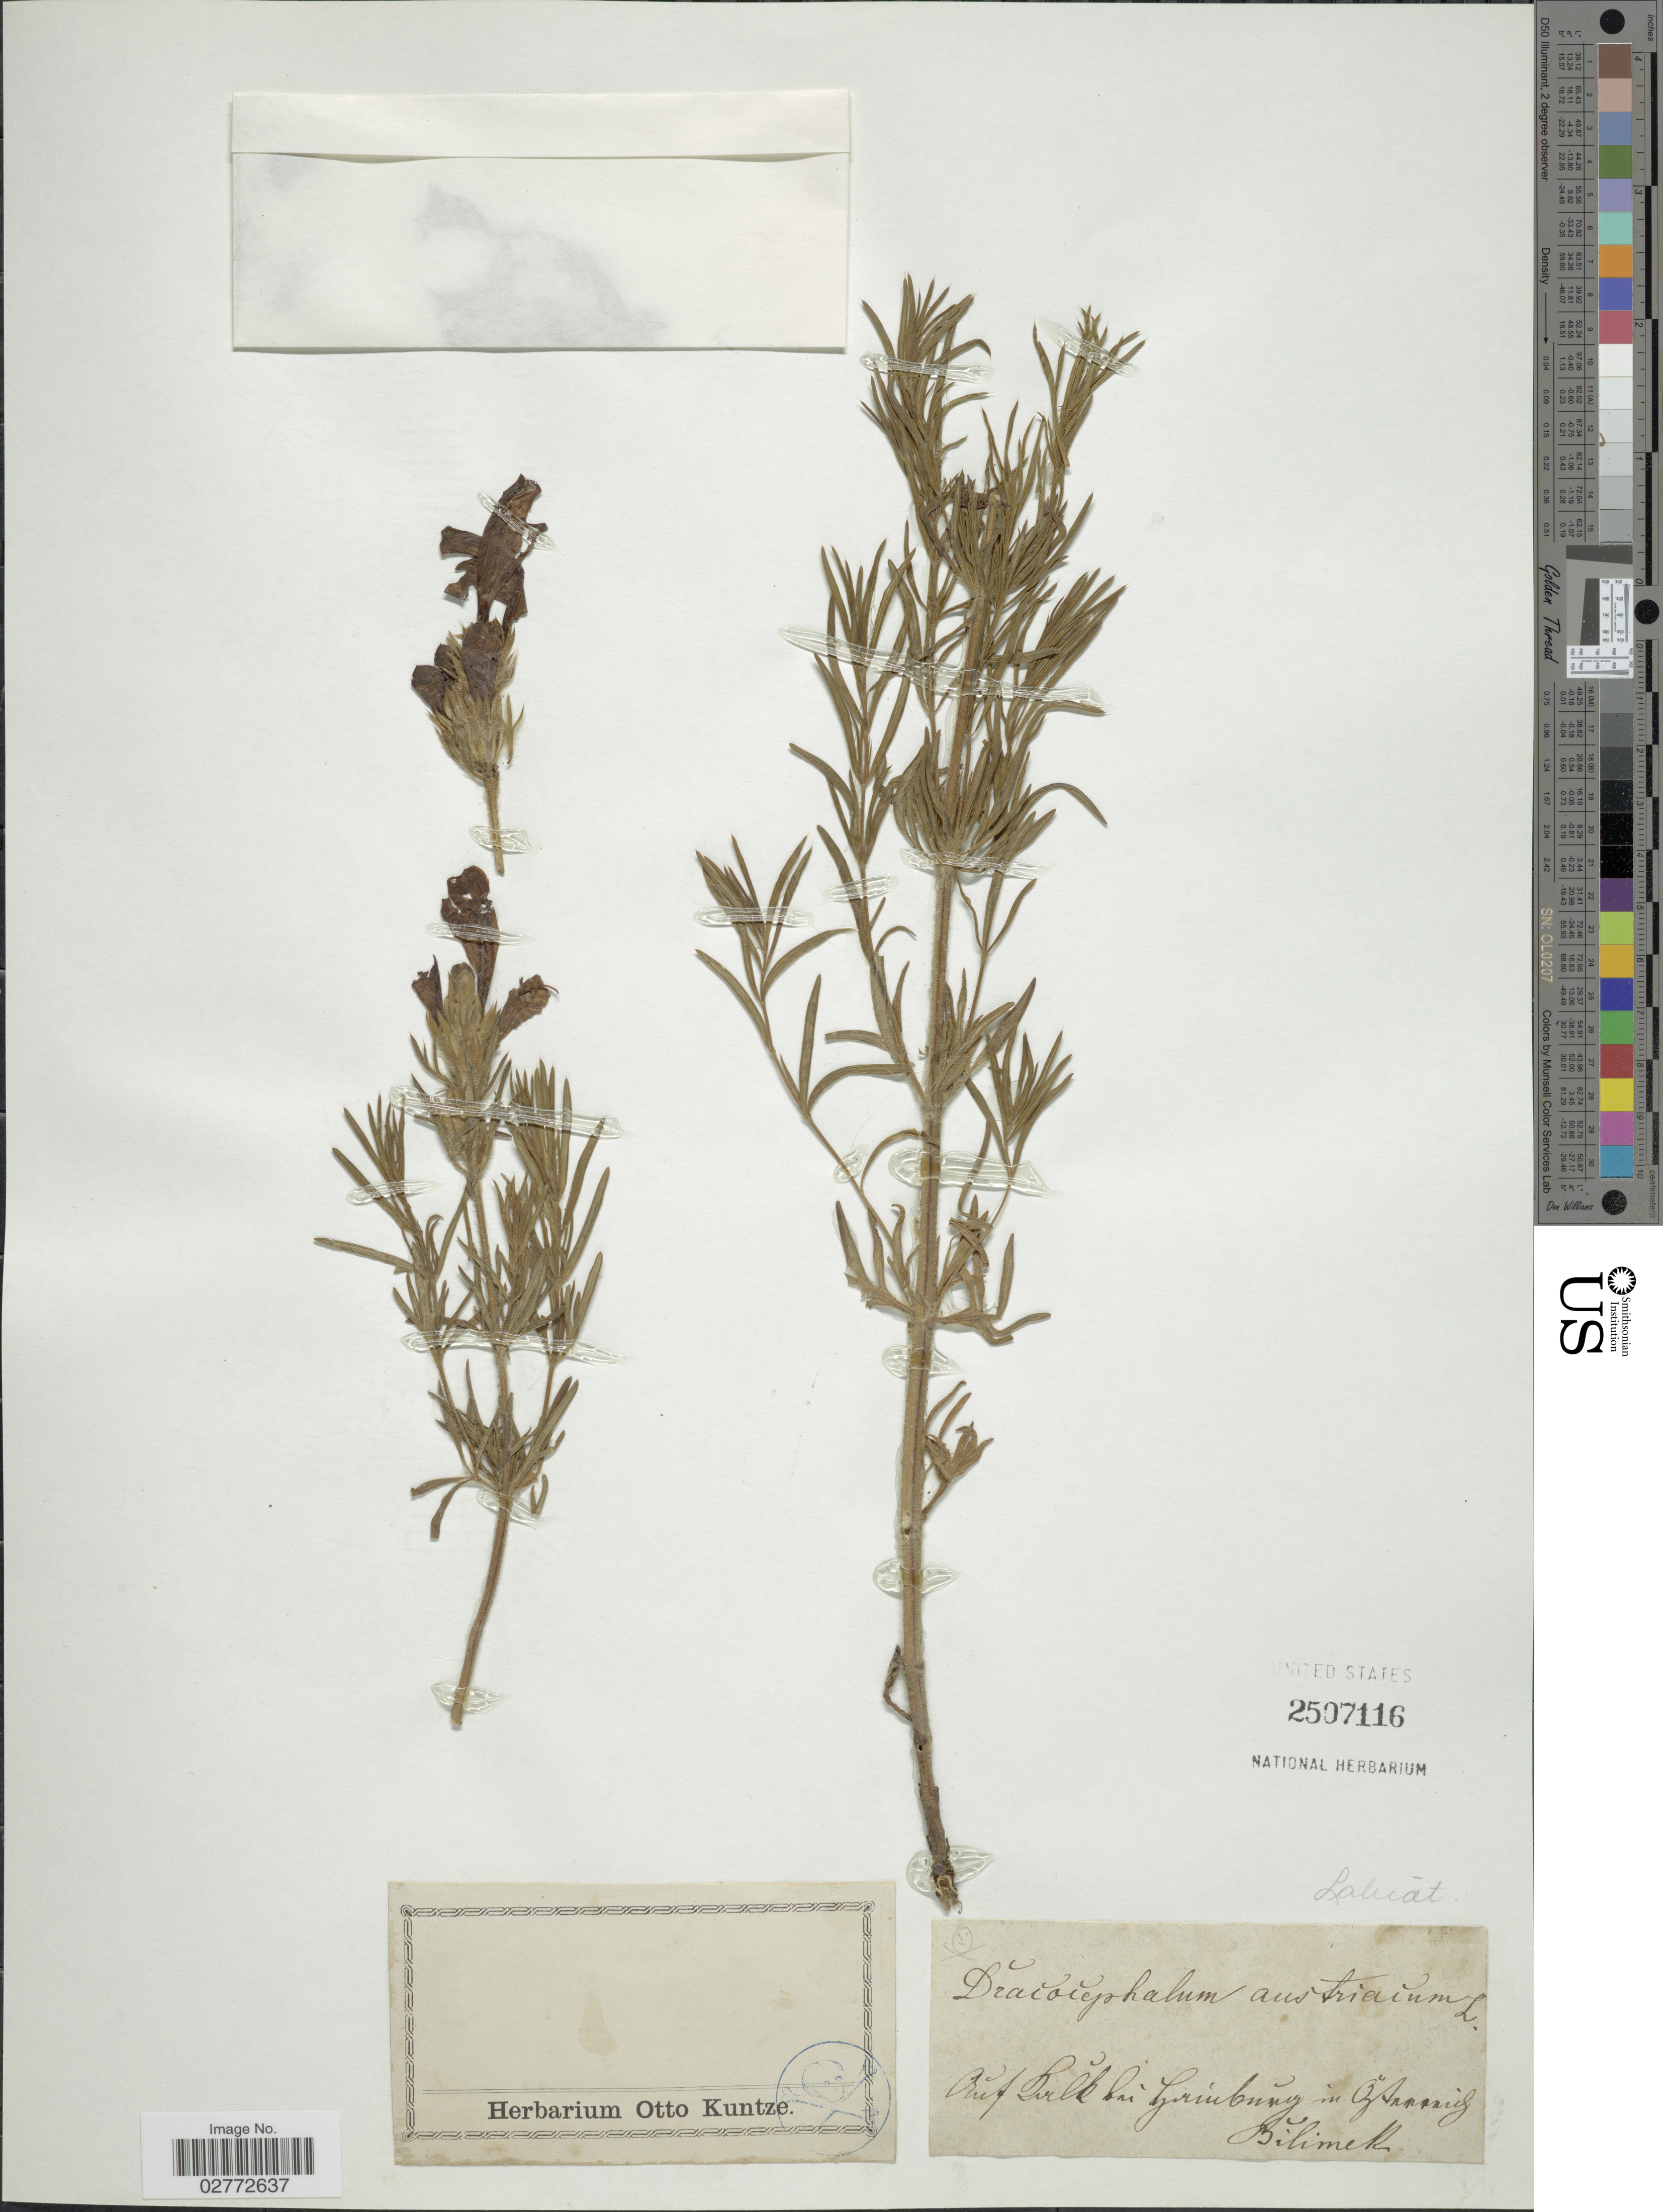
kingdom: Plantae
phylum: Tracheophyta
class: Magnoliopsida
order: Lamiales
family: Lamiaceae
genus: Dracocephalum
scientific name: Dracocephalum austriacum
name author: L.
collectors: -. Bilimek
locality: Ruf Ivelk bai Grinburg in Ojnnanicj. [interpreted]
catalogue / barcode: US 2507116